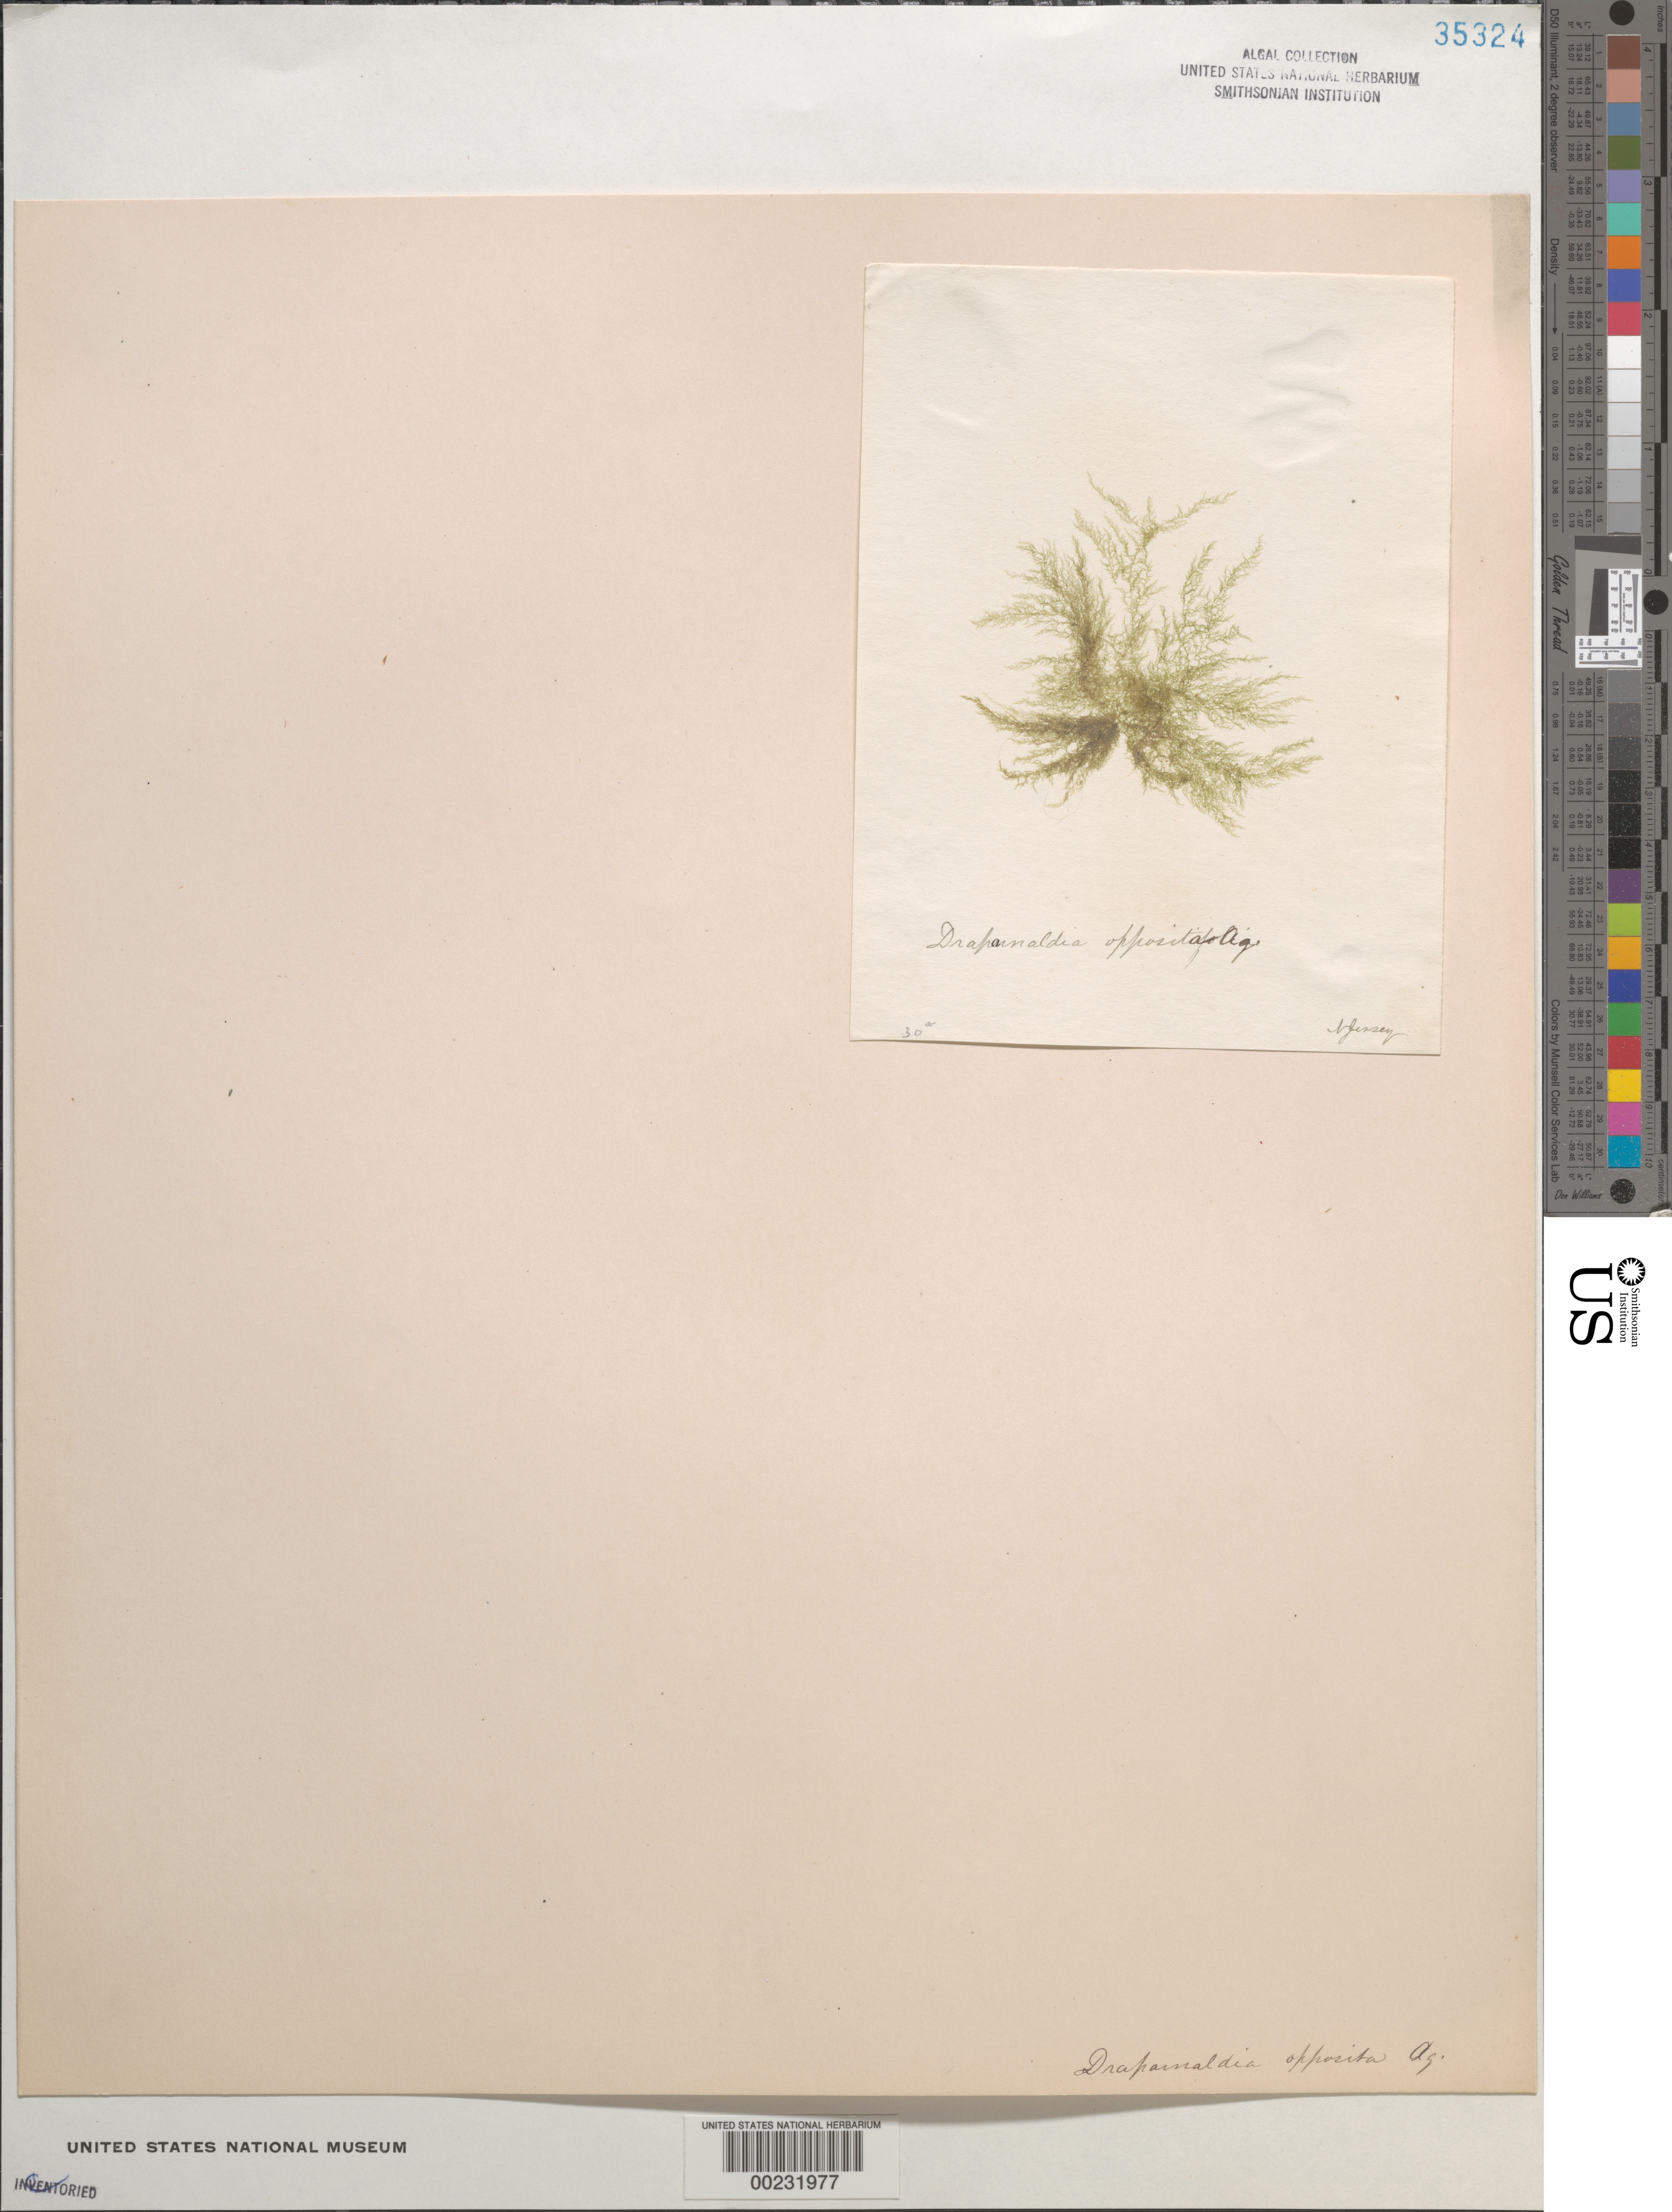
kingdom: Plantae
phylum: Chlorophyta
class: Chlorophyceae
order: Chaetophorales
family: Chaetophoraceae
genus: Draparnaldia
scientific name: Draparnaldia opposita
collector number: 30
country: United States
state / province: New Jersey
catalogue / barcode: US 35324